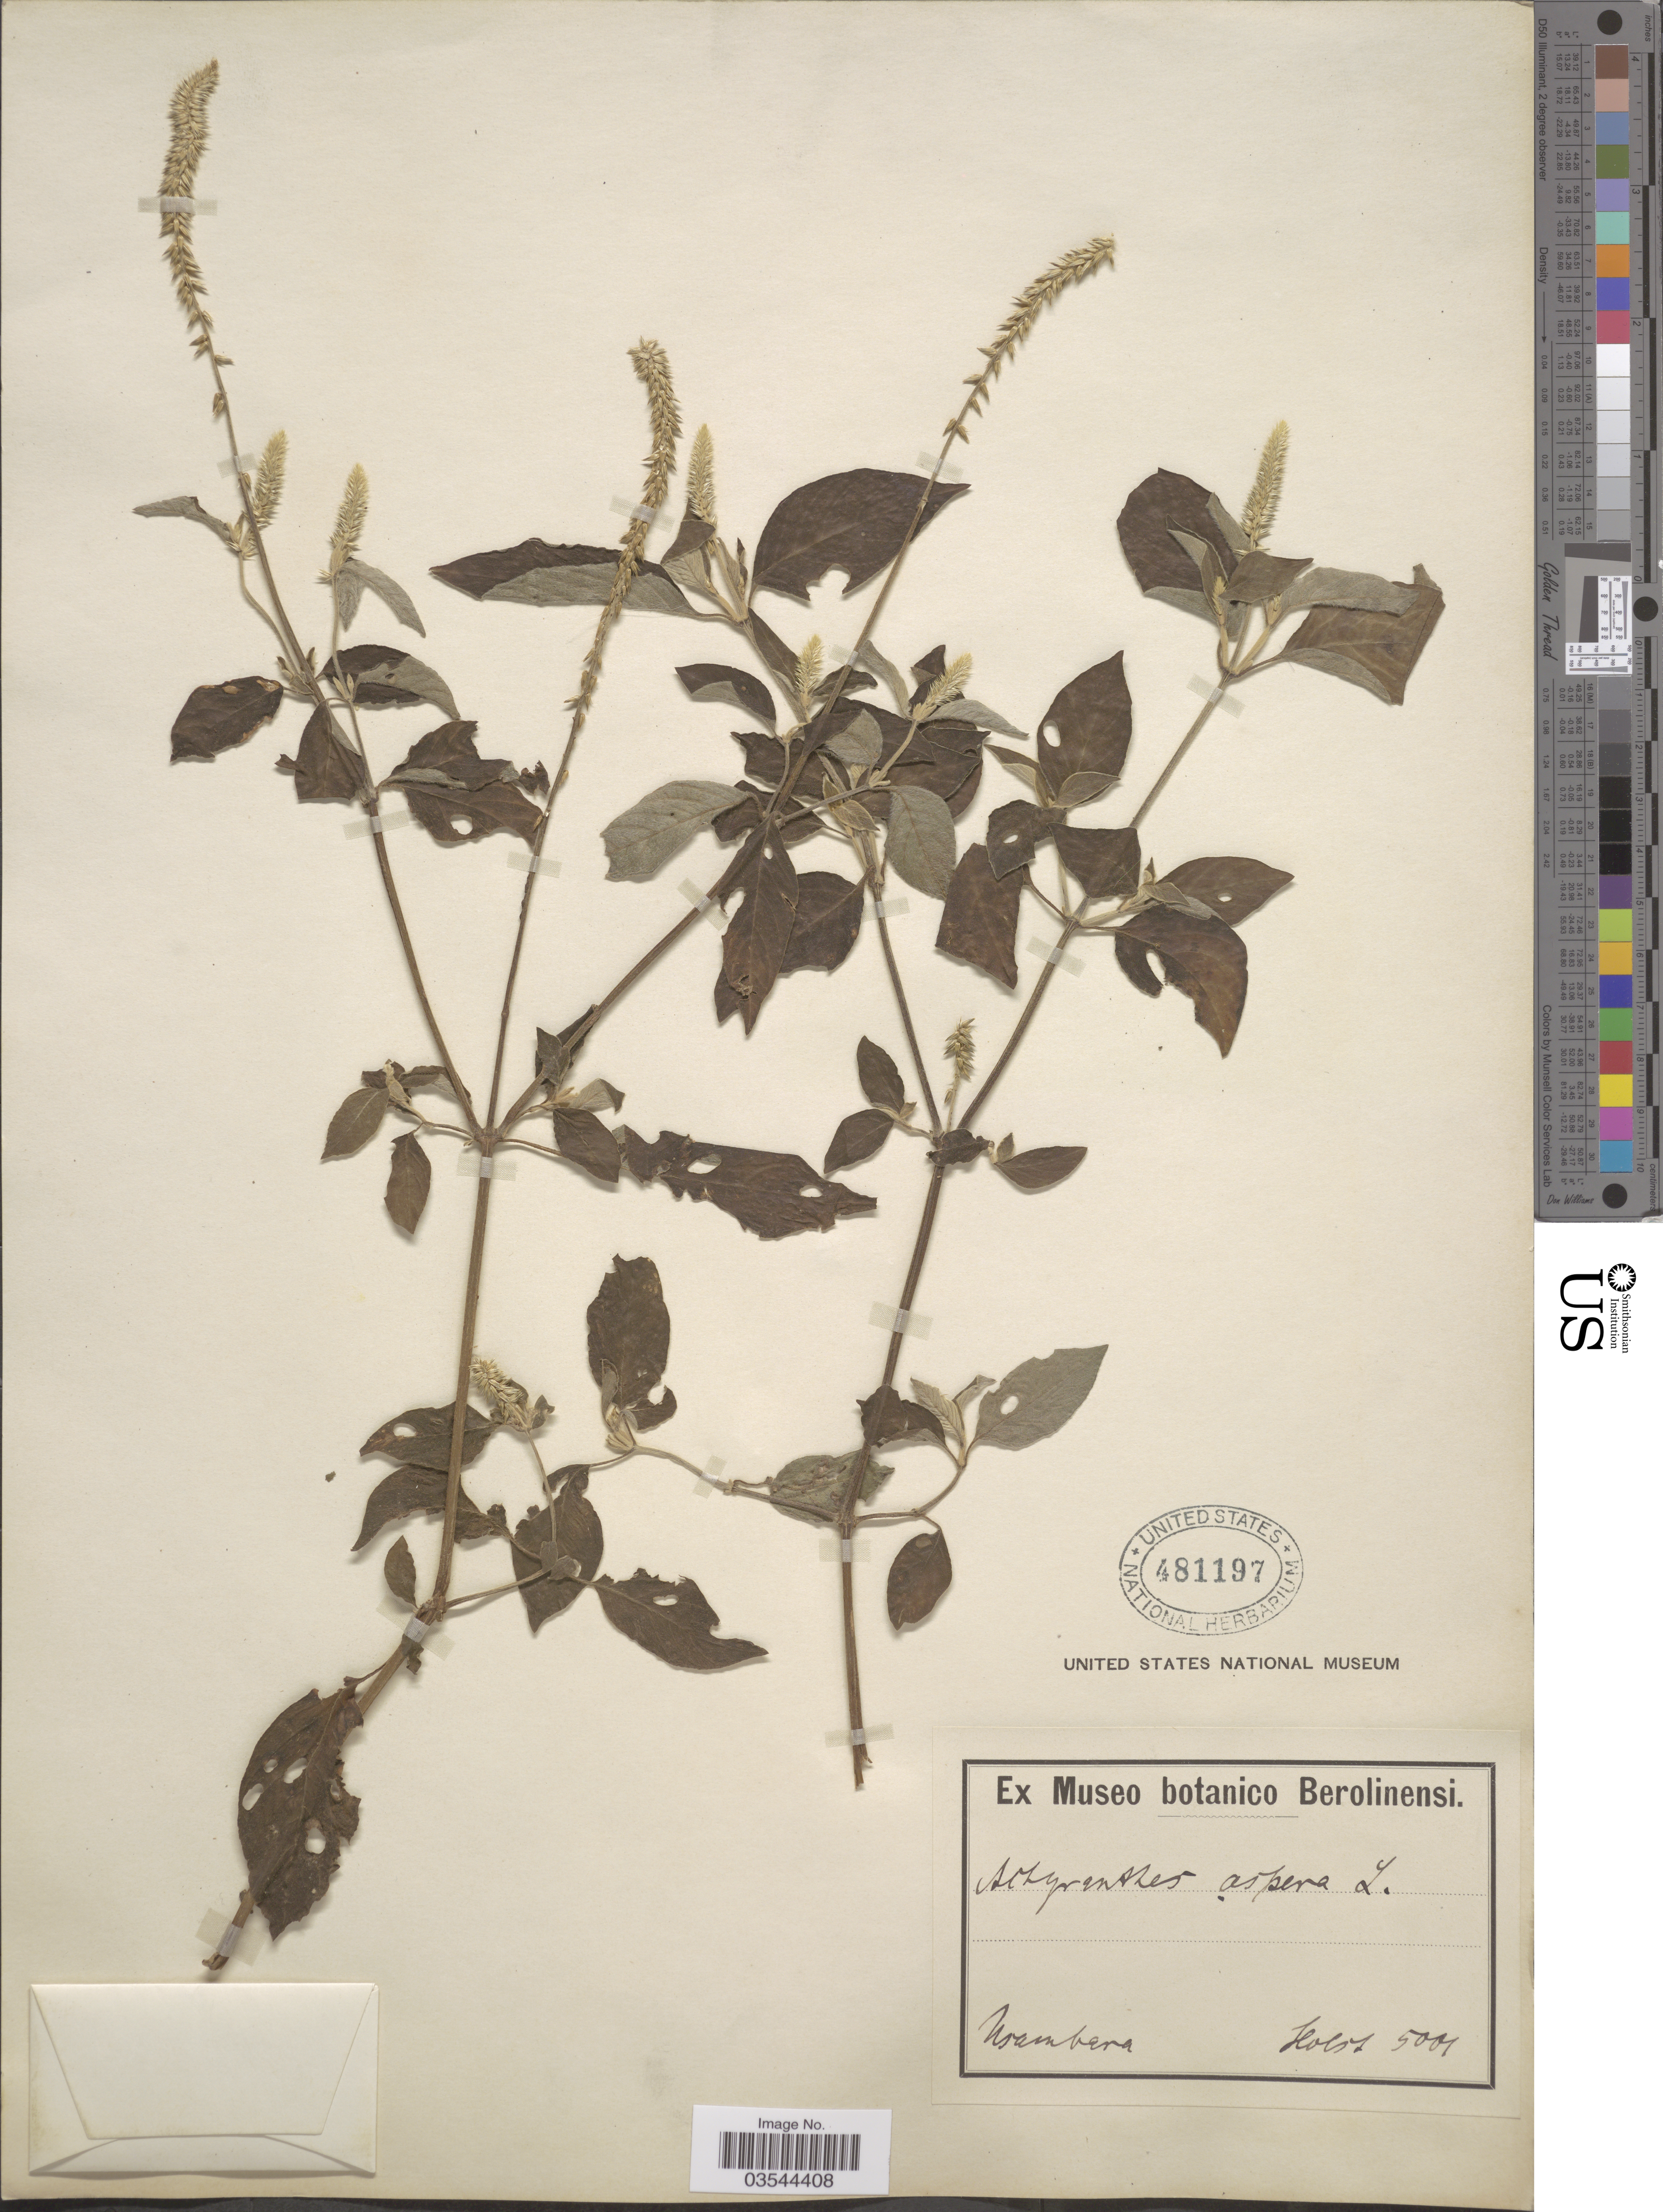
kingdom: Plantae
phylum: Tracheophyta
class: Magnoliopsida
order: Caryophyllales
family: Amaranthaceae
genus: Achyranthes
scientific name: Achyranthes aspera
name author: L.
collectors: Holst, --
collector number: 5001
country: Tanzania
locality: Usambara.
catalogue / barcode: US 481197